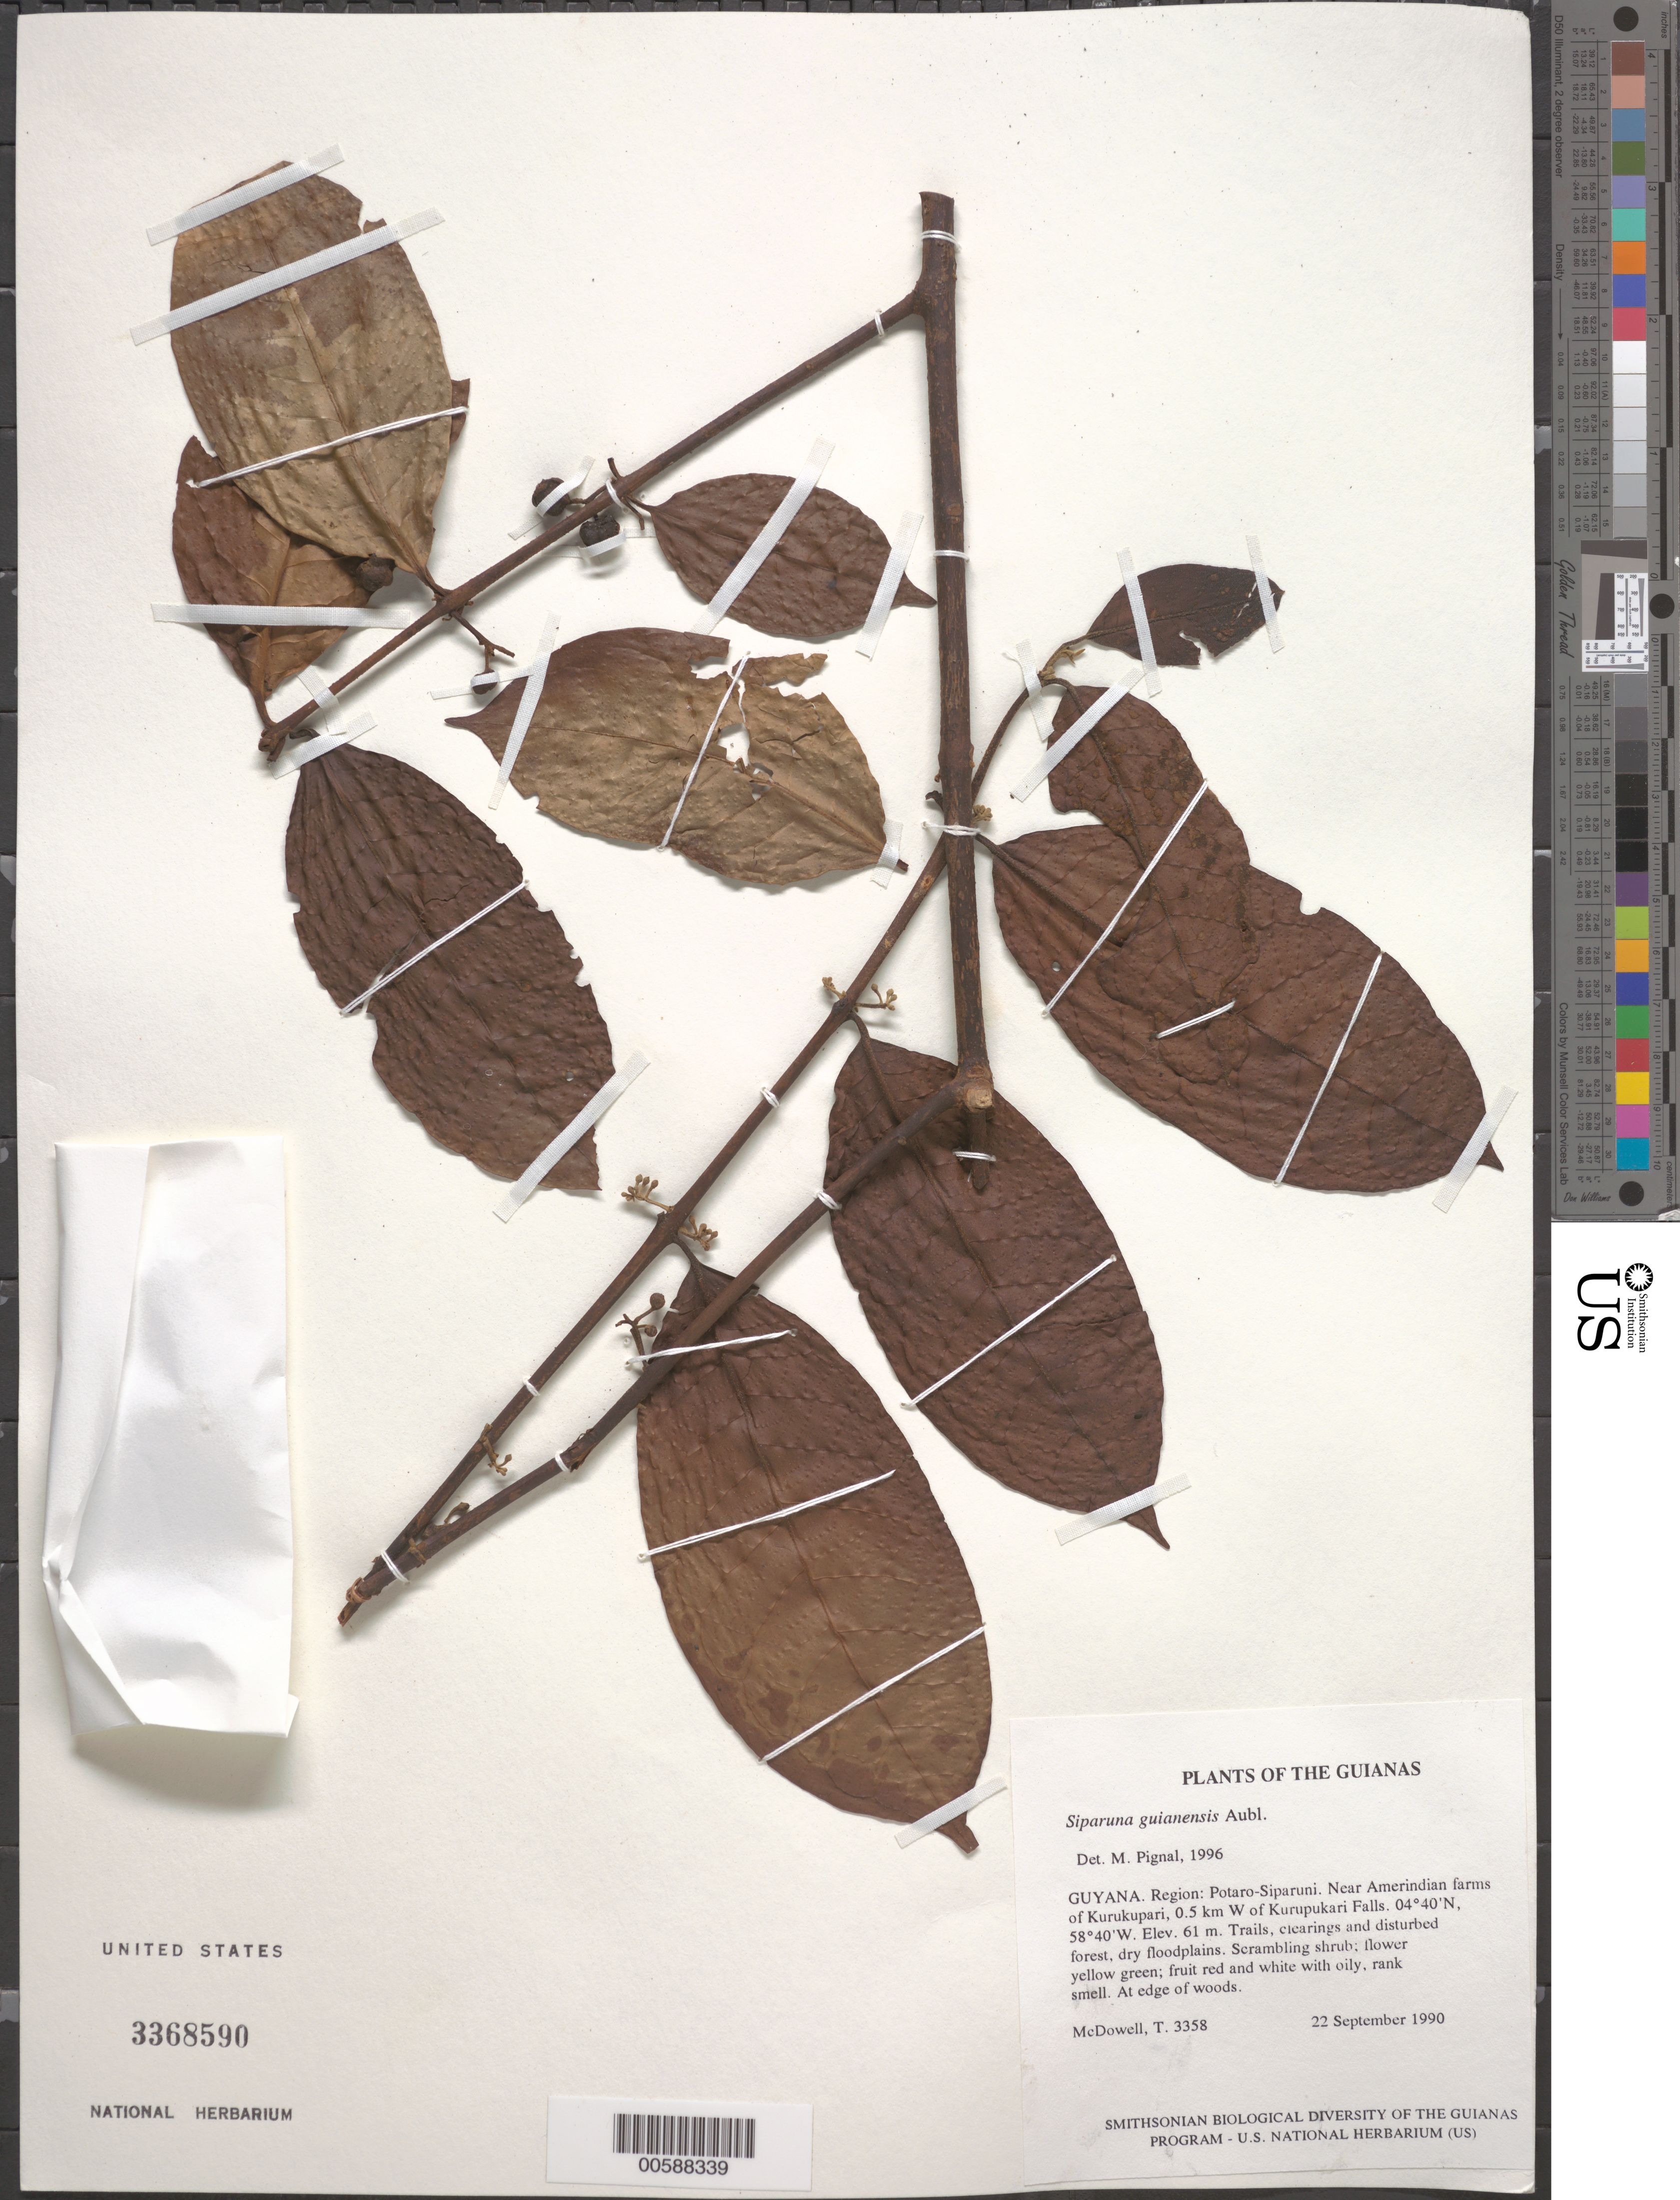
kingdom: Plantae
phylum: Tracheophyta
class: Magnoliopsida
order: Laurales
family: Siparunaceae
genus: Siparuna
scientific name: Siparuna guianensis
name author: Aubl.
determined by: Pignal, M.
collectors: T. McDowell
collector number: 3358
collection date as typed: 22 September 1990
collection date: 1990-09-22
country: Guyana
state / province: Potaro-Siparuni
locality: Near Amerindian farms of Kurupukari, 0.5 km W of Kurupukari Falls. Iwokrama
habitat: Trails, clearings and disturbed forest, dry floodplains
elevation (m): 61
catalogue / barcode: US 3368590